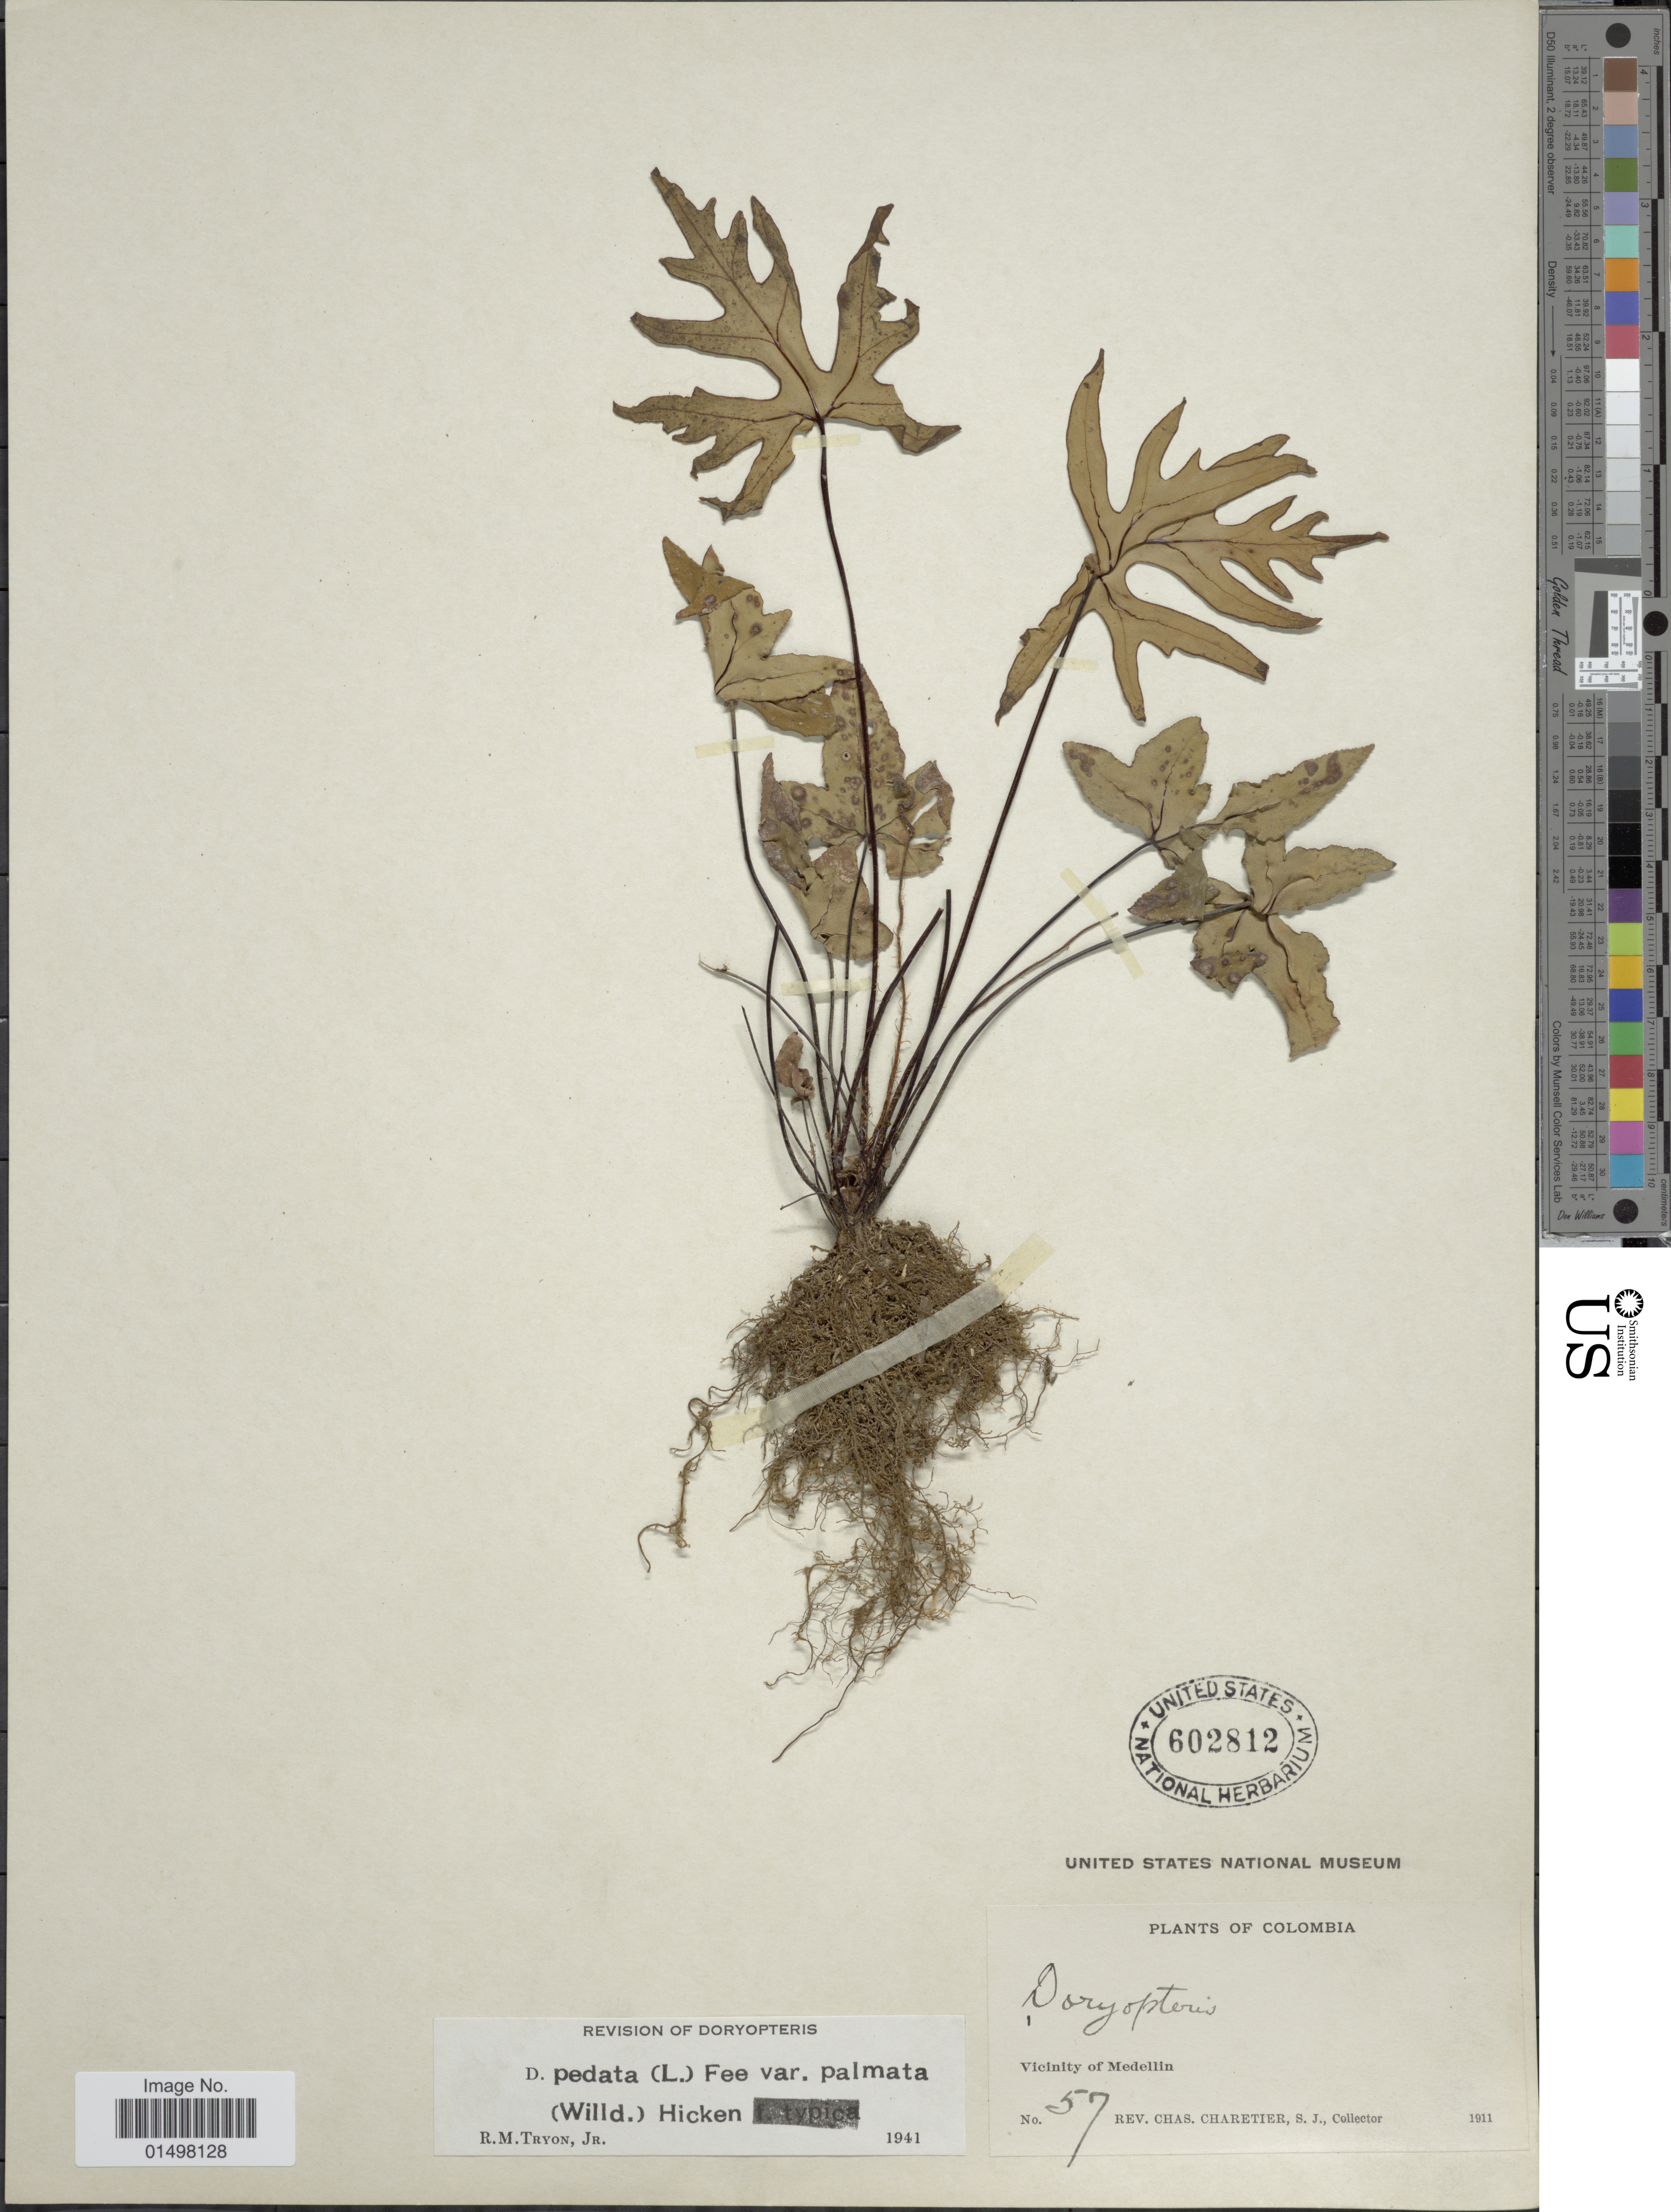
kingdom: Plantae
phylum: Tracheophyta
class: Polypodiopsida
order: Polypodiales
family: Pteridaceae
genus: Doryopteris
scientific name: Doryopteris pedata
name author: (L.) Fée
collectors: C. Charetier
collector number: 57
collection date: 1911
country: Colombia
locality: Vicinity of Medellin.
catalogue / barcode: US 602812